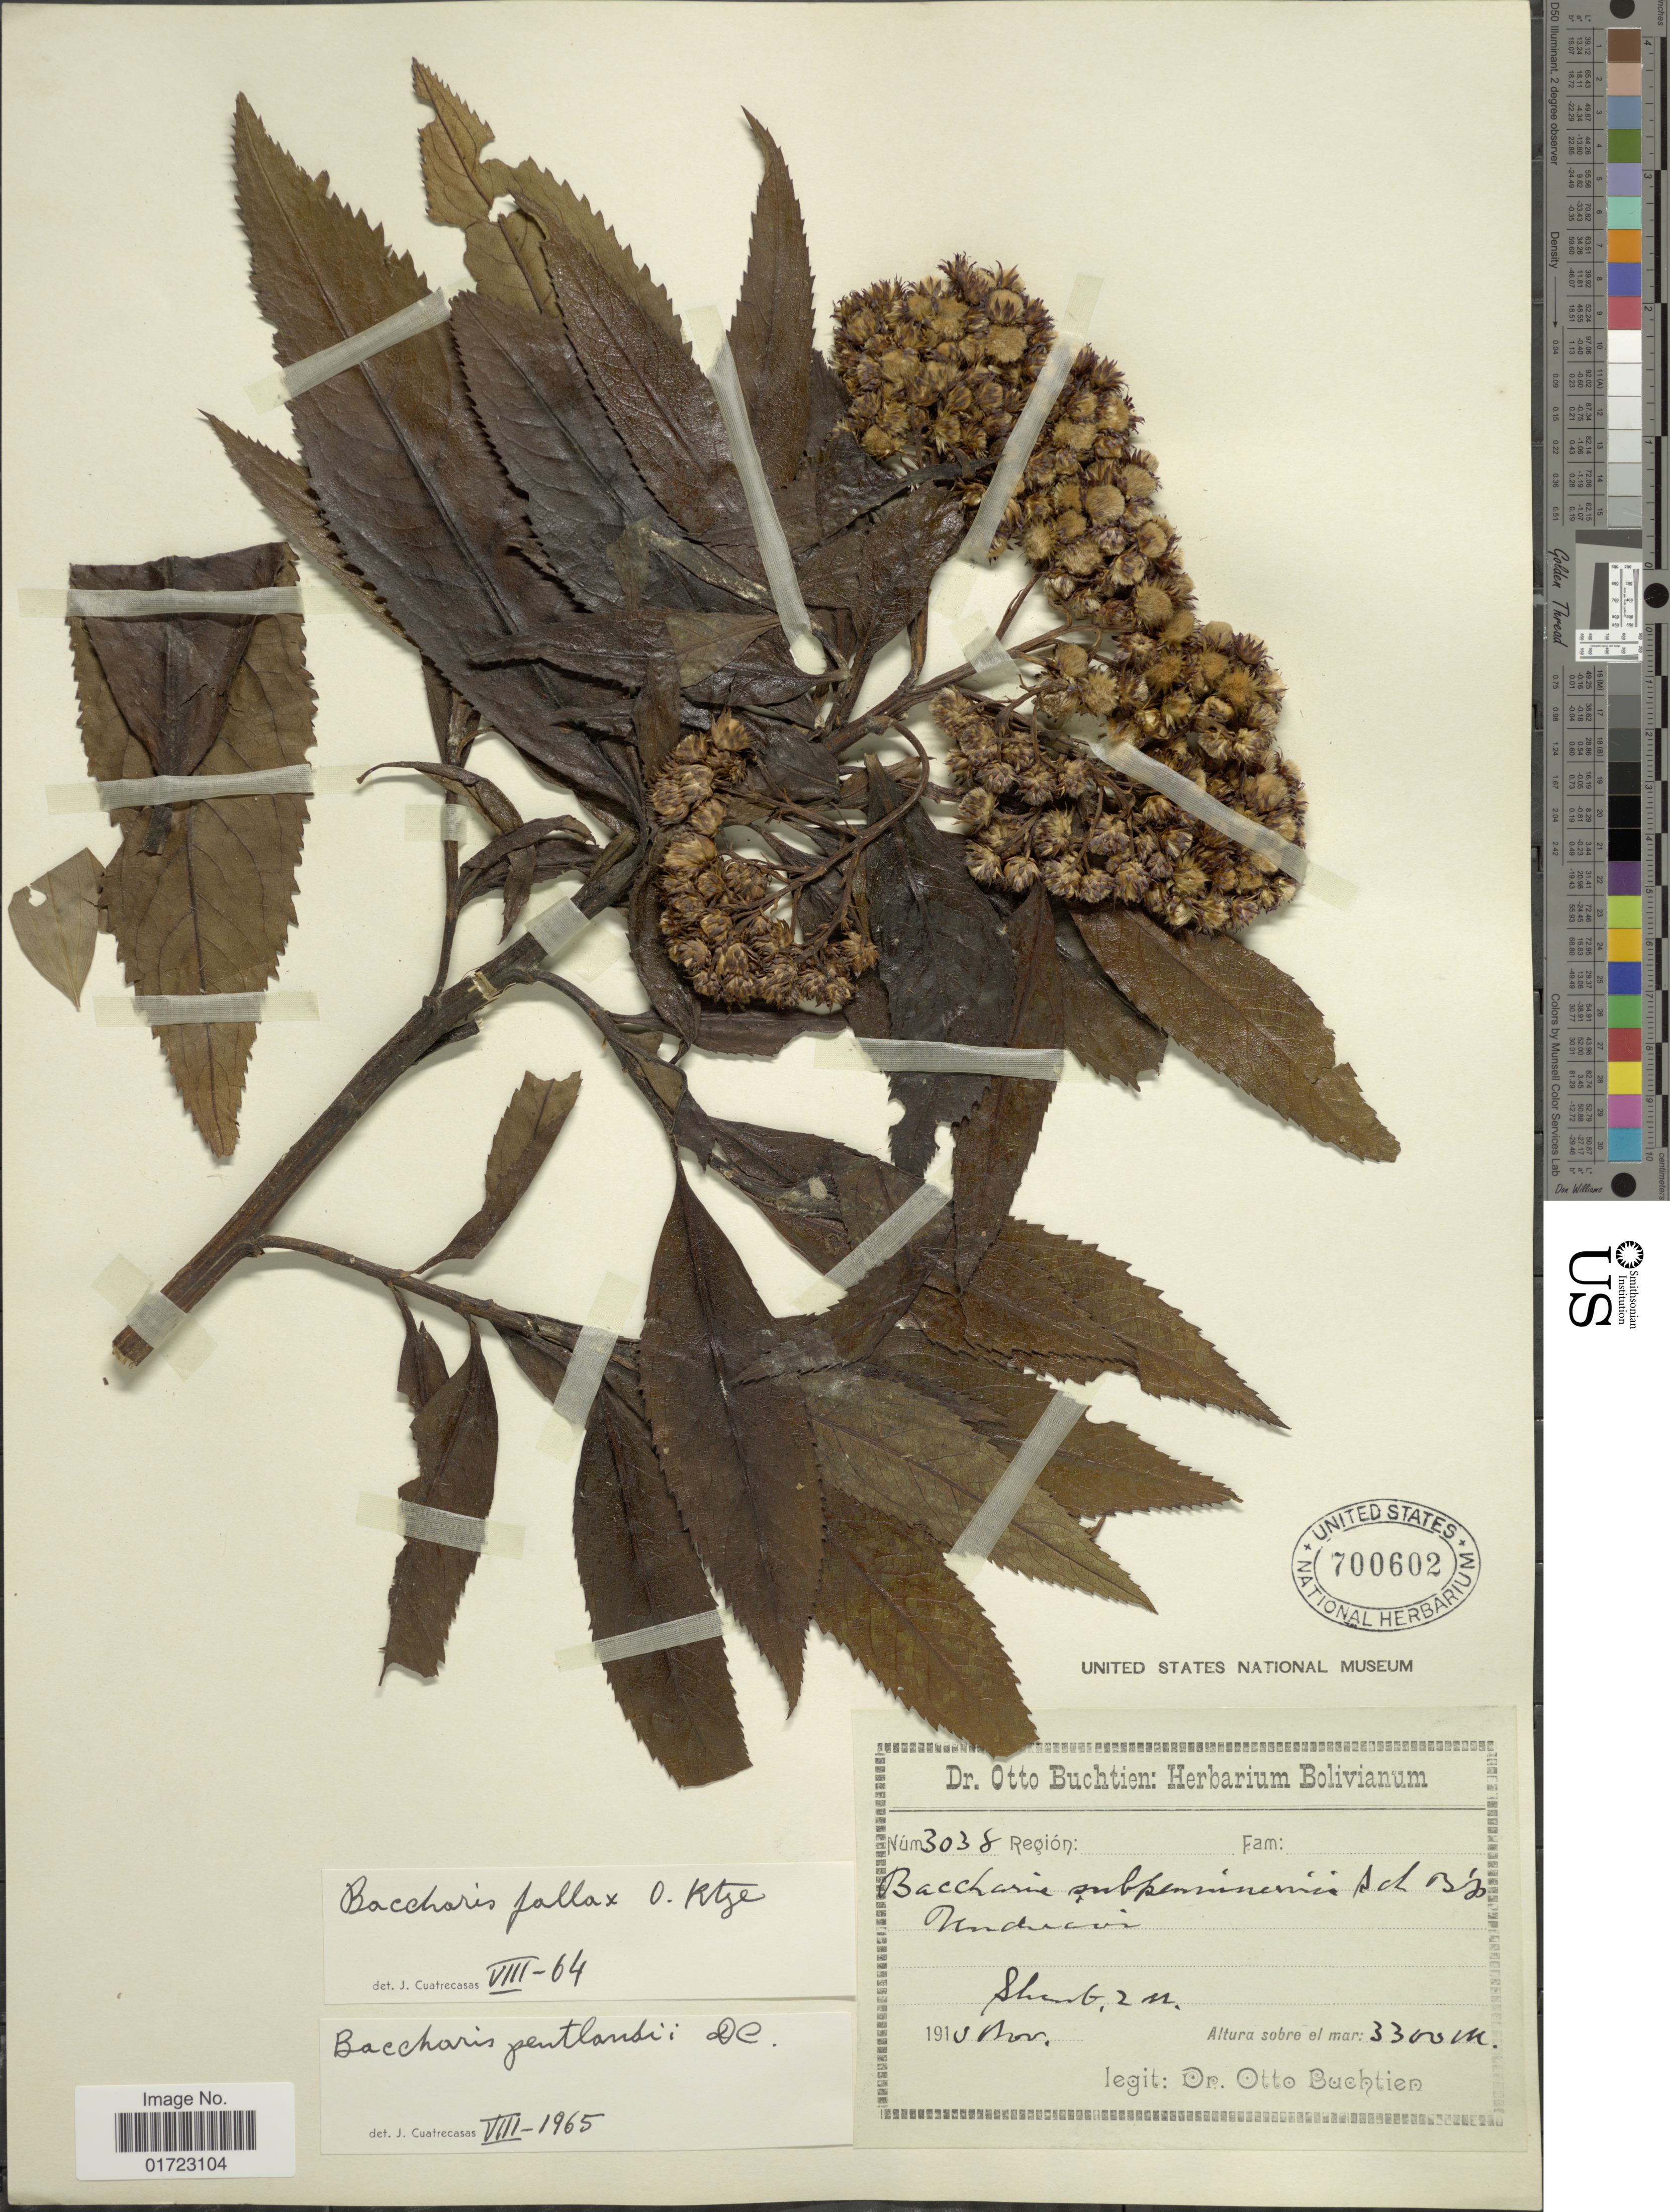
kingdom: Plantae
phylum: Tracheophyta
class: Magnoliopsida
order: Asterales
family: Asteraceae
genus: Baccharis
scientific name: Baccharis pentlandii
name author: DC.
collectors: O. Buchtien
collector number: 3038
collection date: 1913-11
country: Bolivia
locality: Unduavi.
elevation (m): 3300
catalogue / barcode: US 700602